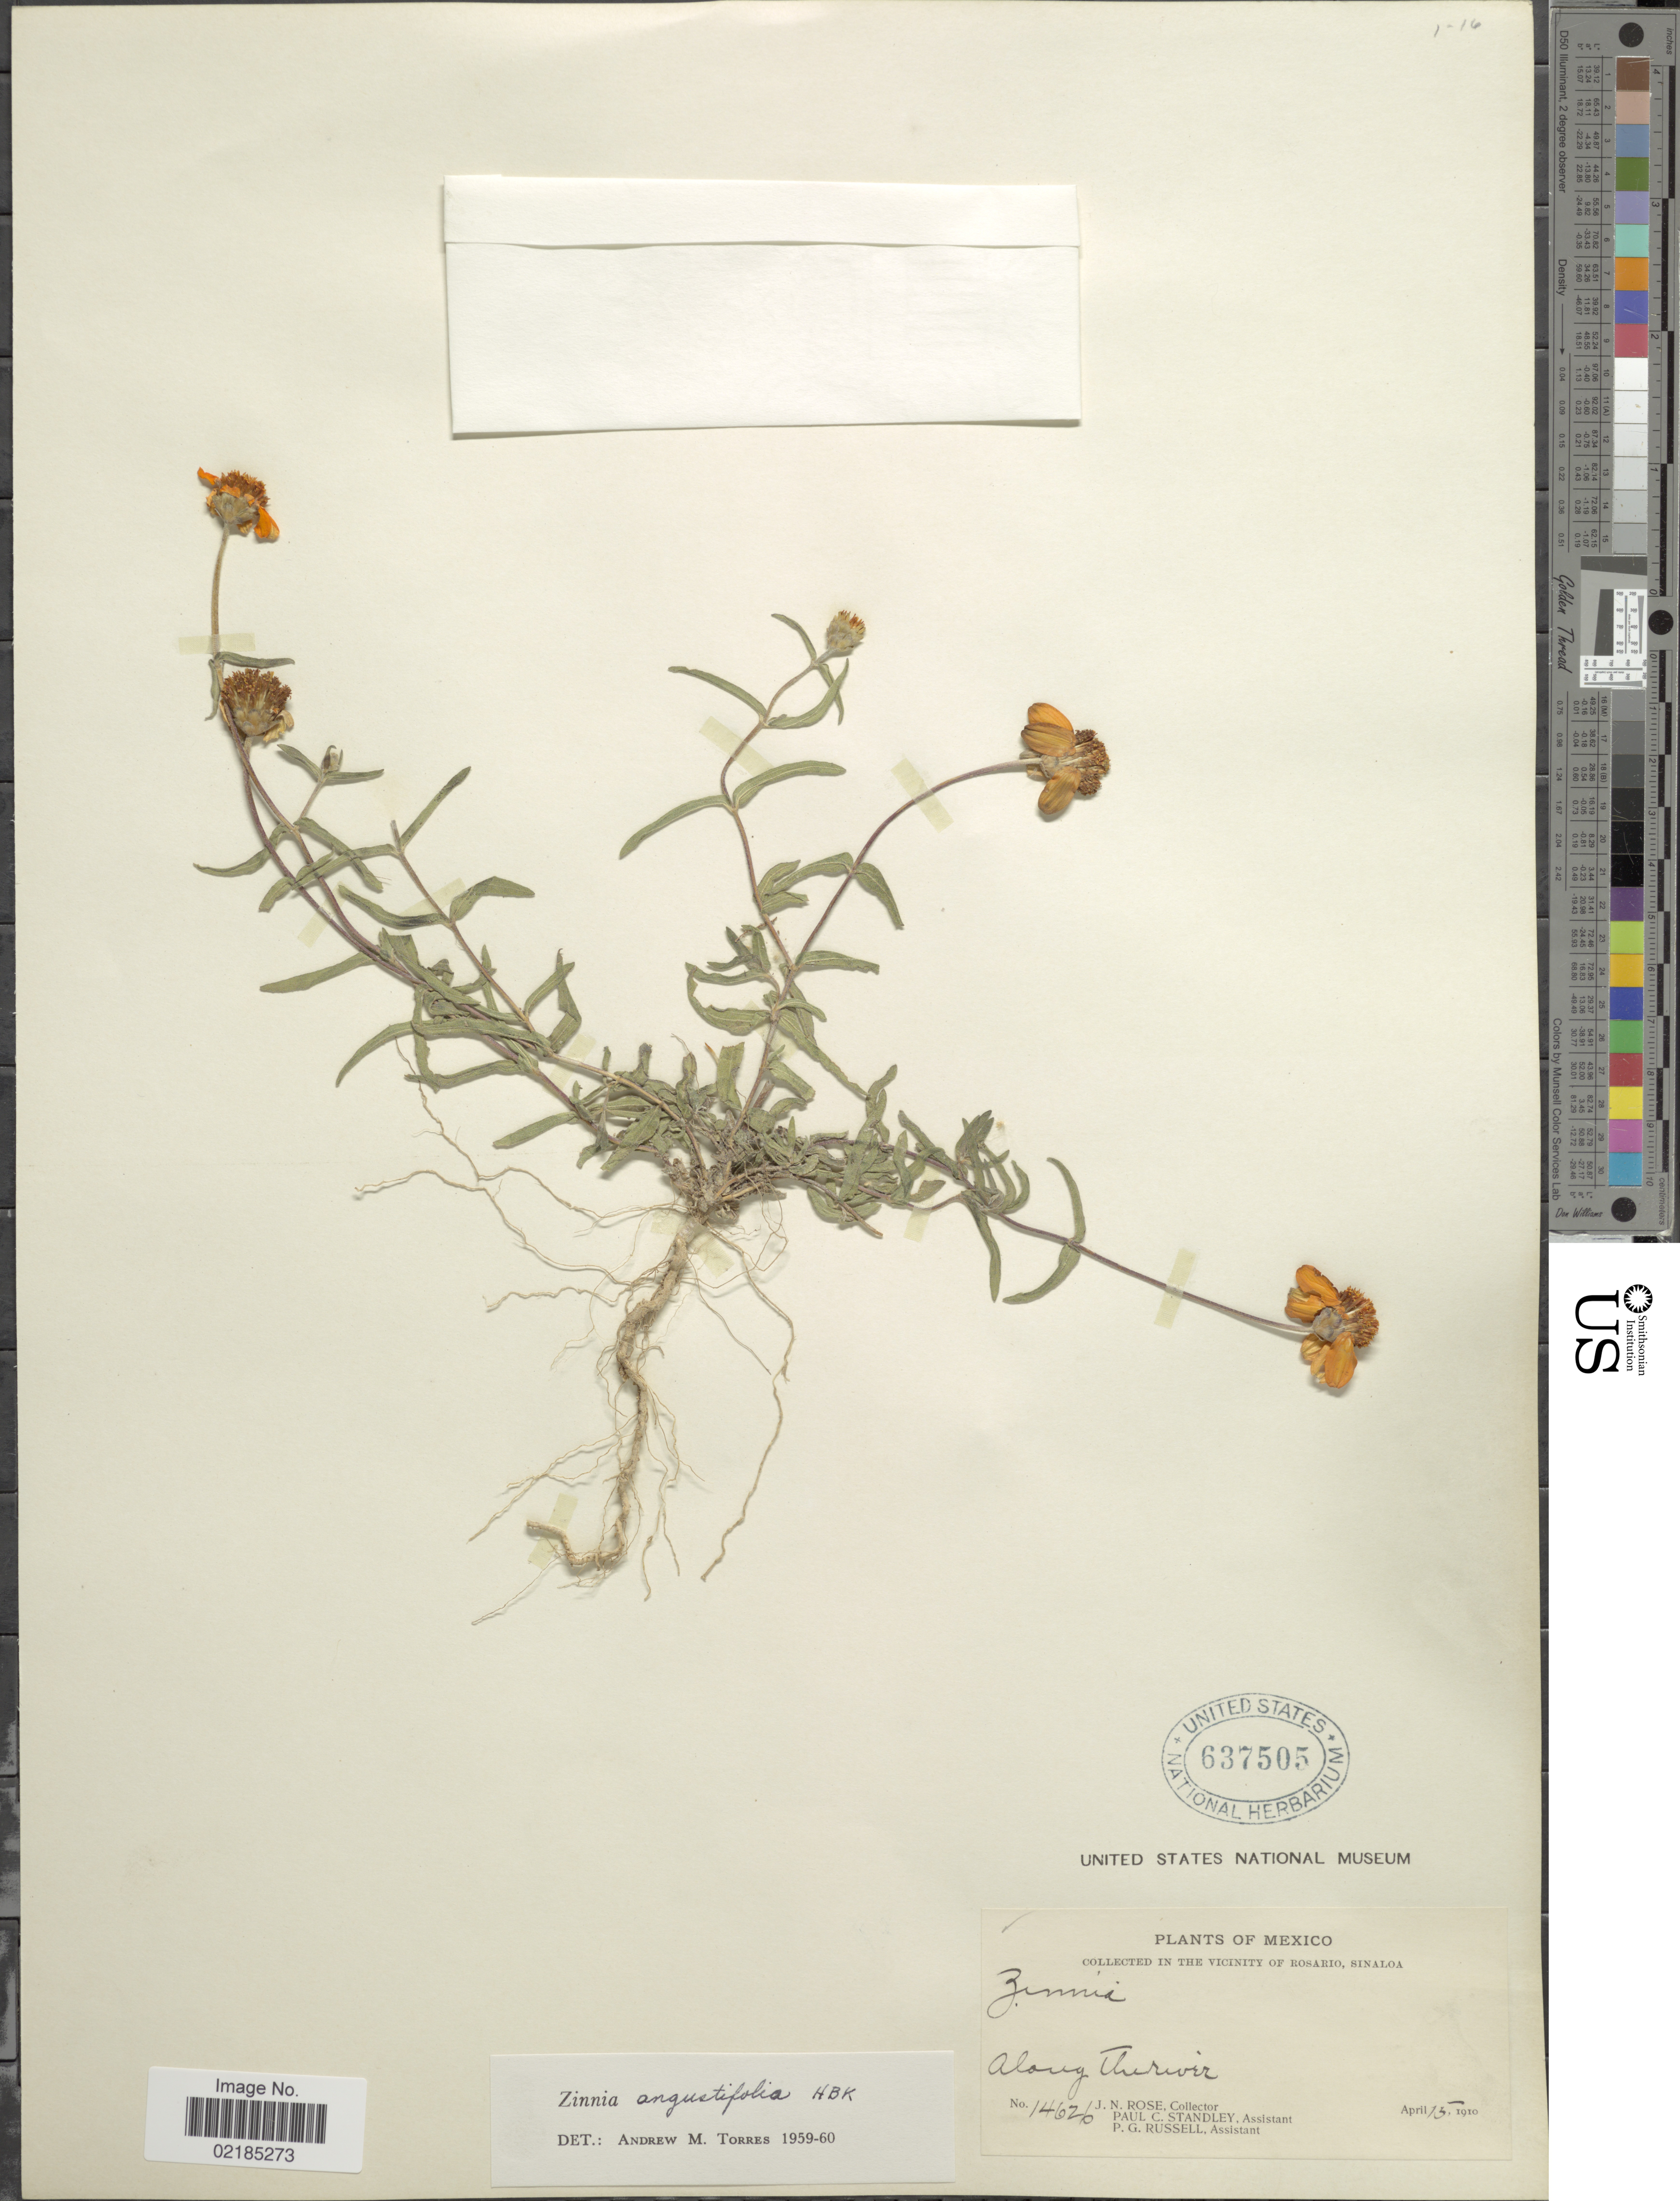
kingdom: Plantae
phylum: Tracheophyta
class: Magnoliopsida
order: Asterales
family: Asteraceae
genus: Zinnia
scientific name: Zinnia angustifolia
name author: Kunth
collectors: J. N. Rose, P. C. Standley & P. G. Russell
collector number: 14626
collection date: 1910-04-15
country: Mexico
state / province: Sinaloa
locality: The vicinity of Rosario. Along The River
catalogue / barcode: US 637505